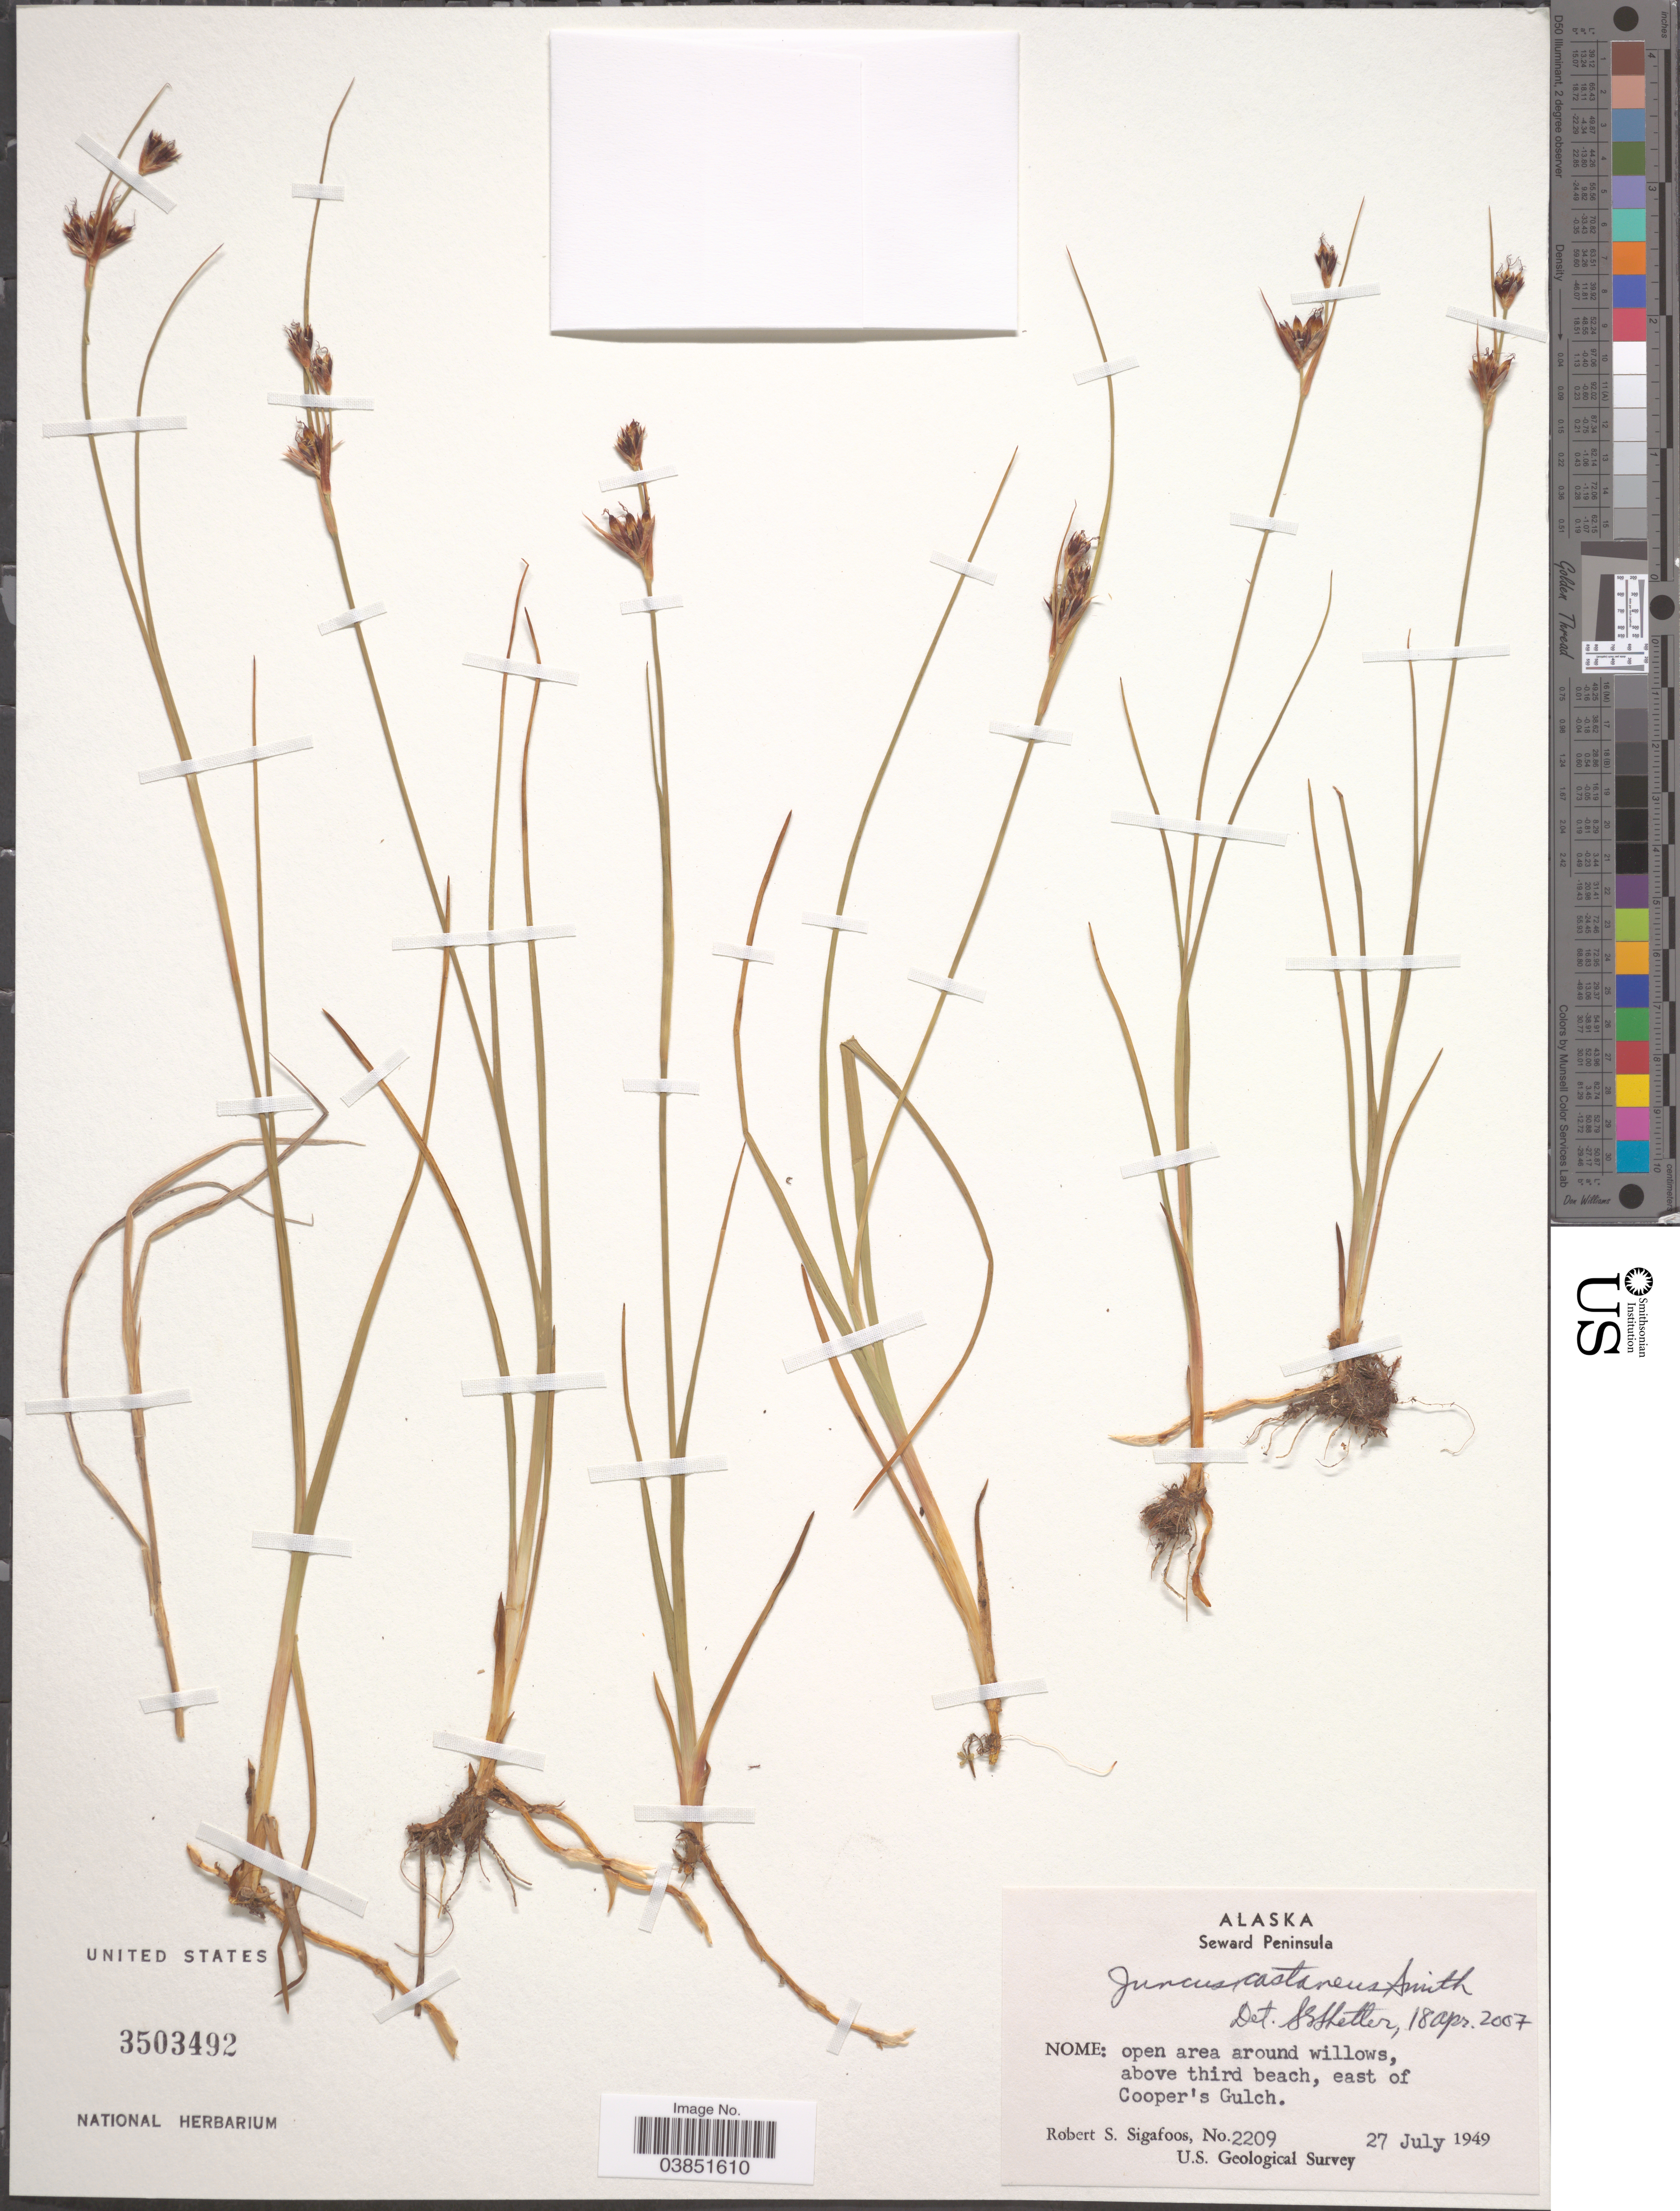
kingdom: Plantae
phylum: Tracheophyta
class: Liliopsida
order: Poales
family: Juncaceae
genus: Juncus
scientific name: Juncus castaneus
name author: Sm.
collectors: R. Sigafoos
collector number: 2209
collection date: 1949-09-27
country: United States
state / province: Alaska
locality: Seward Peninsula. Nome: above third beach, east of Cooper's Gulch.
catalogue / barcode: US 3503492